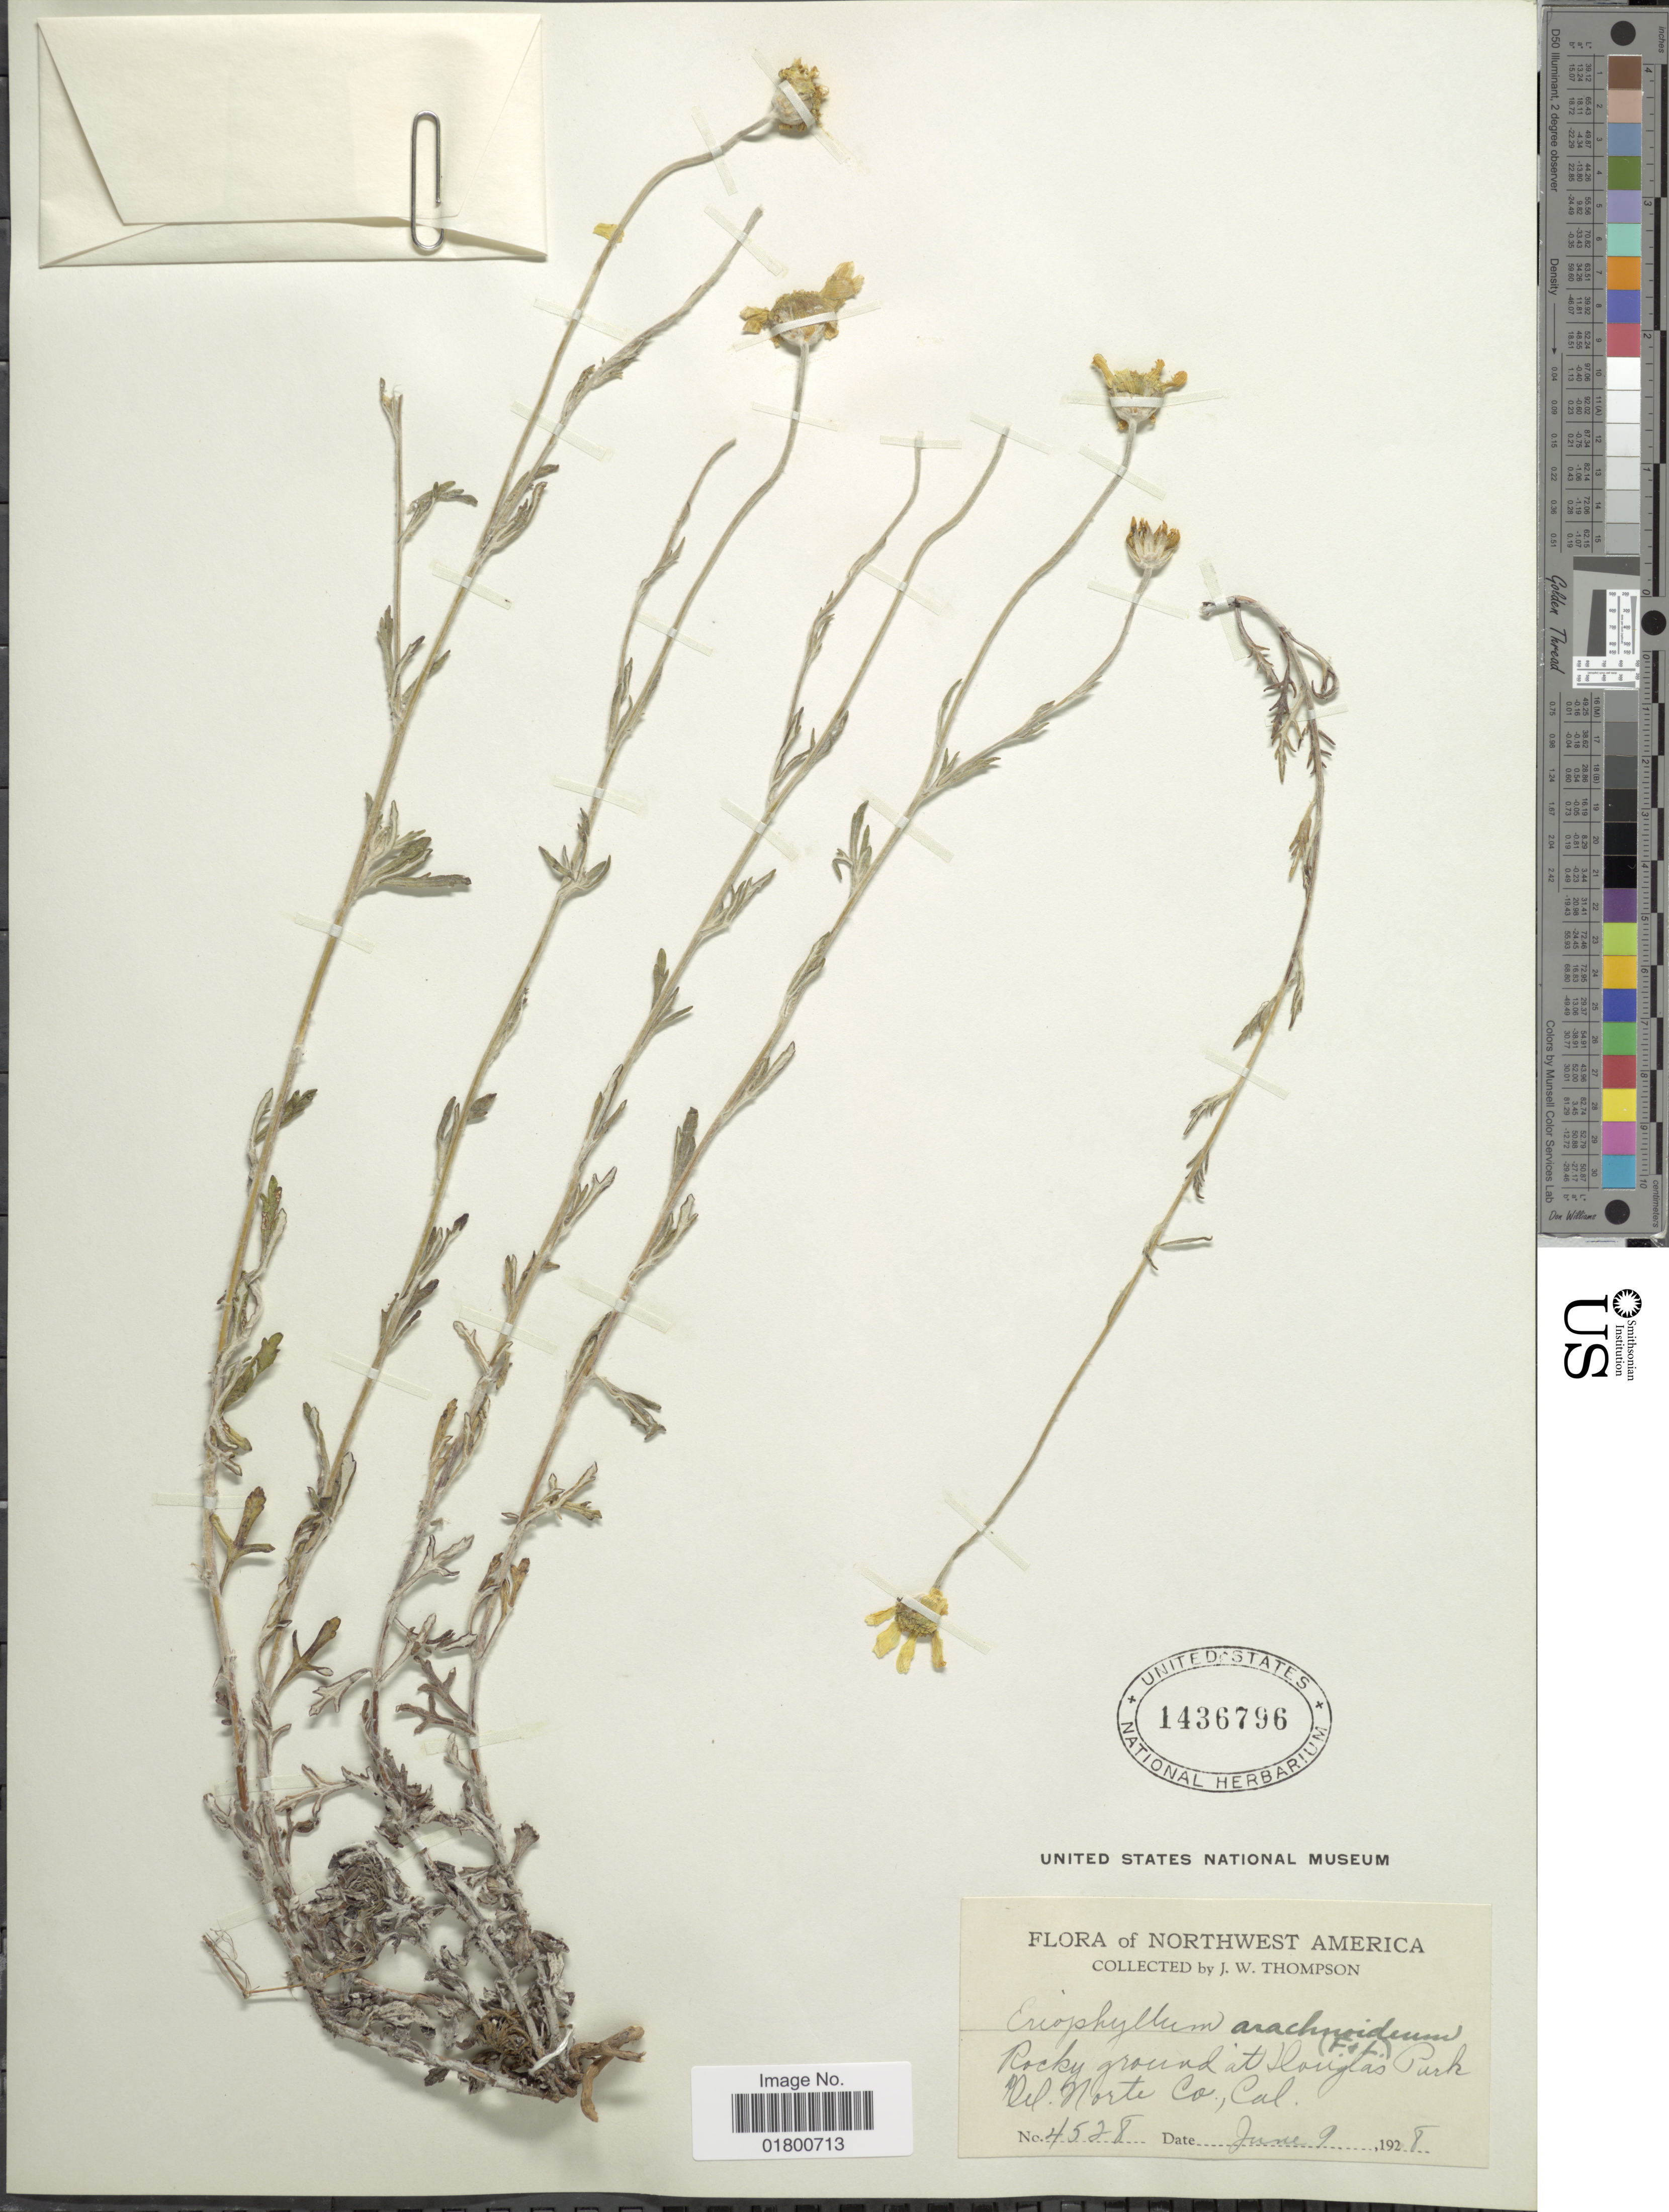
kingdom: Plantae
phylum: Tracheophyta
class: Magnoliopsida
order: Asterales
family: Asteraceae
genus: Eriophyllum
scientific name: Eriophyllum sp.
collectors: J. W. Thompson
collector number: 4528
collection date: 1928-06-09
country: United States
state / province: California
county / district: Del Norte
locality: Northwest America, Rocky ground at Douglas Park, Del Norte Co., Cal.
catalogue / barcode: US 1436796